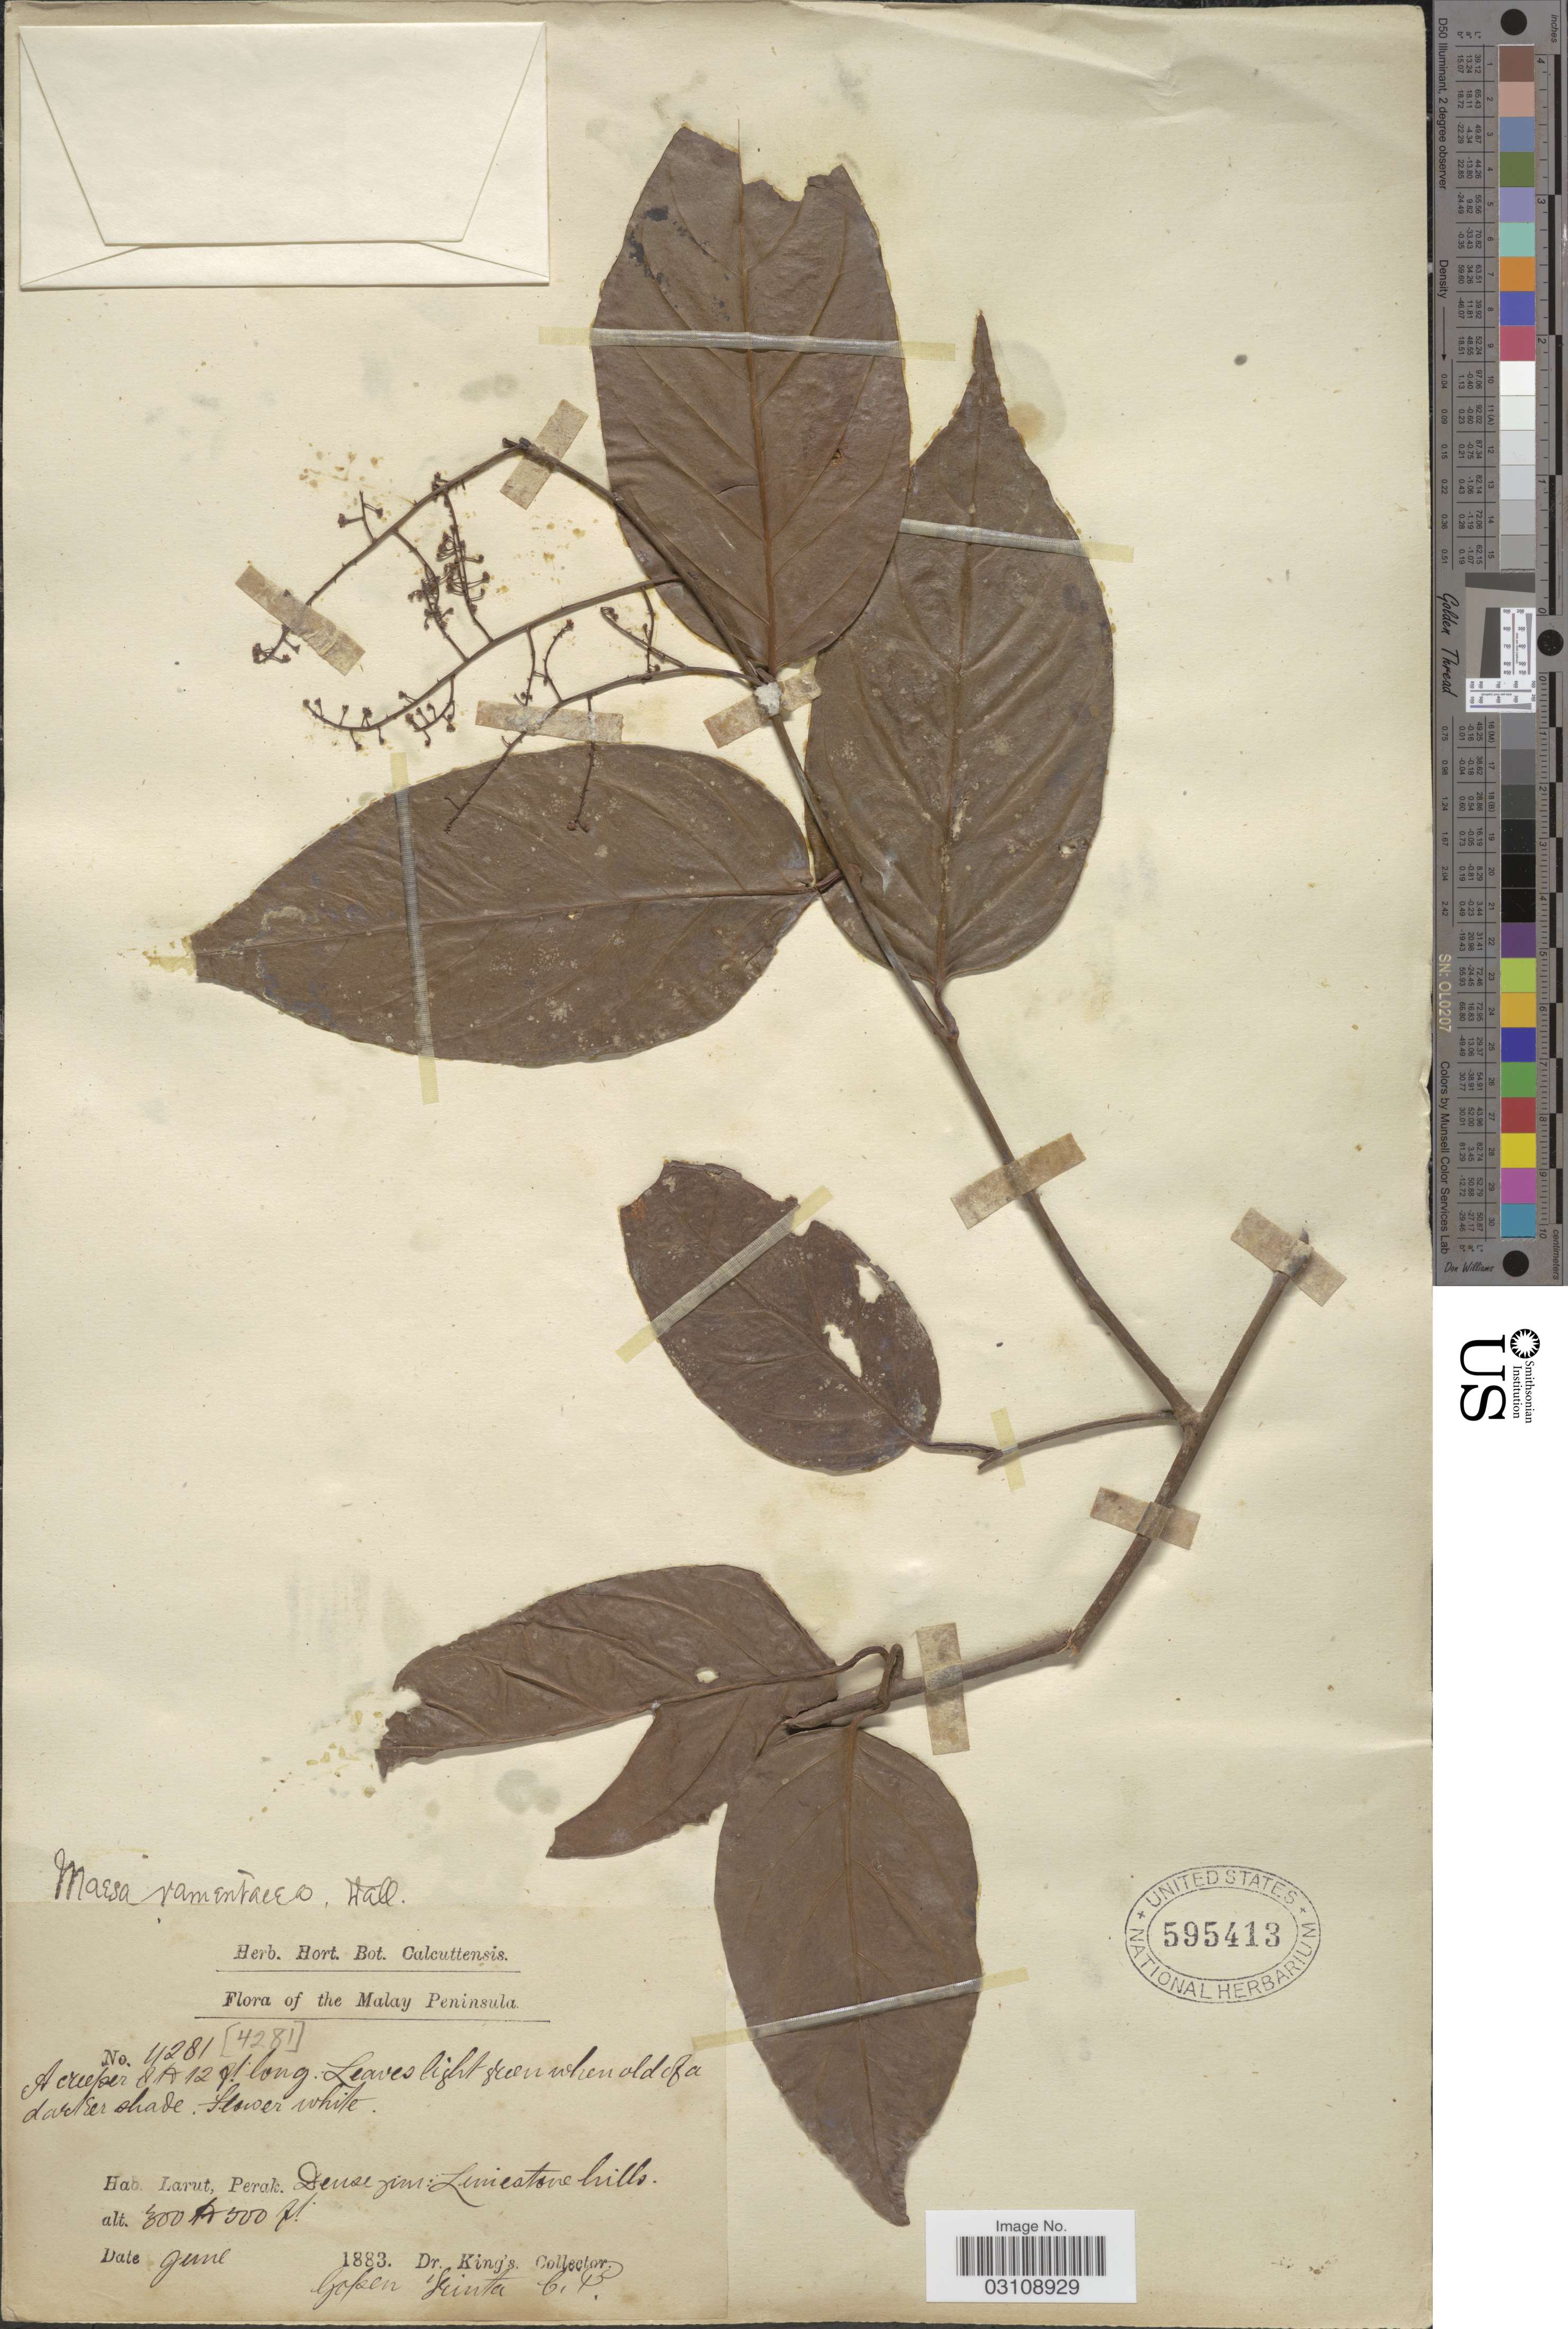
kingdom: Plantae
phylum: Tracheophyta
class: Magnoliopsida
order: Ericales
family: Primulaceae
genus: Maesa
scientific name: Maesa ramentacea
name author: (Roxb.) A. DC.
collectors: Dr. King's collector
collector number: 4281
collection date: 1883-06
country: Malaysia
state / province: Perak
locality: The Malay Peninsula. Larut, Perak.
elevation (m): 91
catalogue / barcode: US 595413